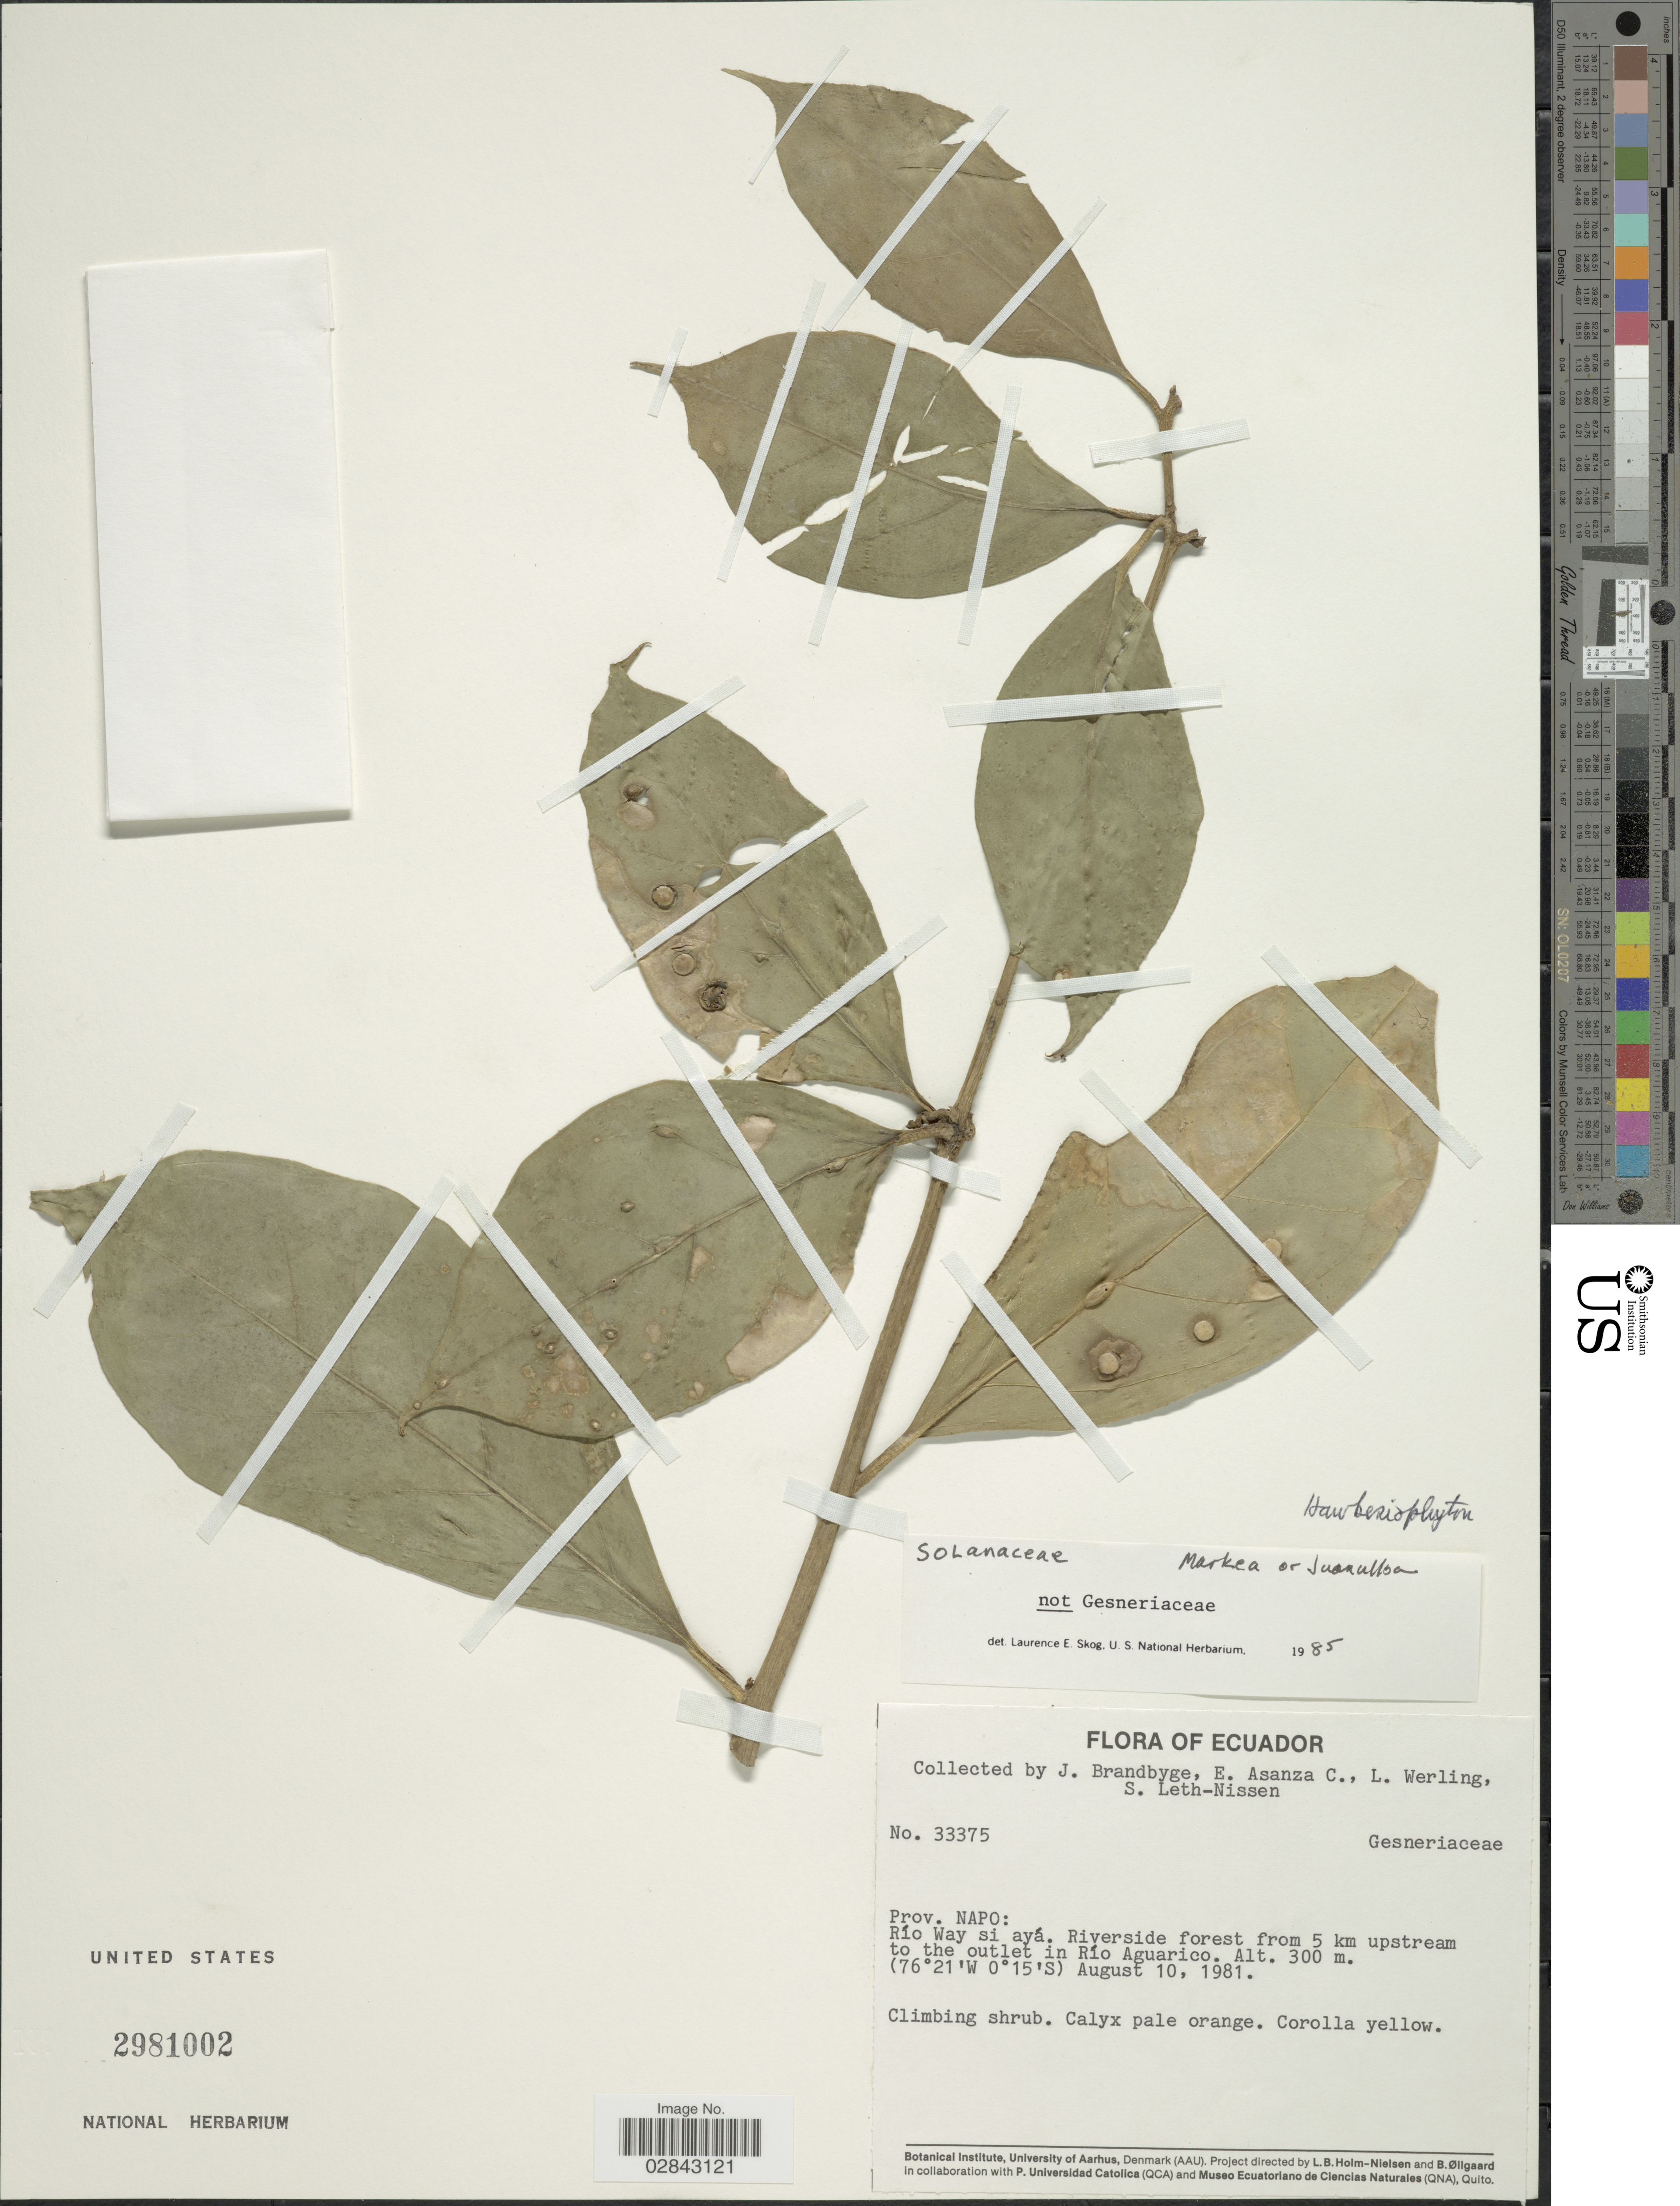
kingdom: Plantae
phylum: Tracheophyta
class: Magnoliopsida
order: Solanales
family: Solanaceae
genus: Hawkesiophyton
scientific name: Hawkesiophyton sp.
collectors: J. Brandbyge, E. Asanza C., L. Werling & S. Leth-Nissen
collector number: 333375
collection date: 1981-08-10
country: Ecuador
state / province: Napo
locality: Río Way si ayá. Riverside forest from 5 km upstream to the outlet in Río Aguarico.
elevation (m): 300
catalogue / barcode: US 2981002